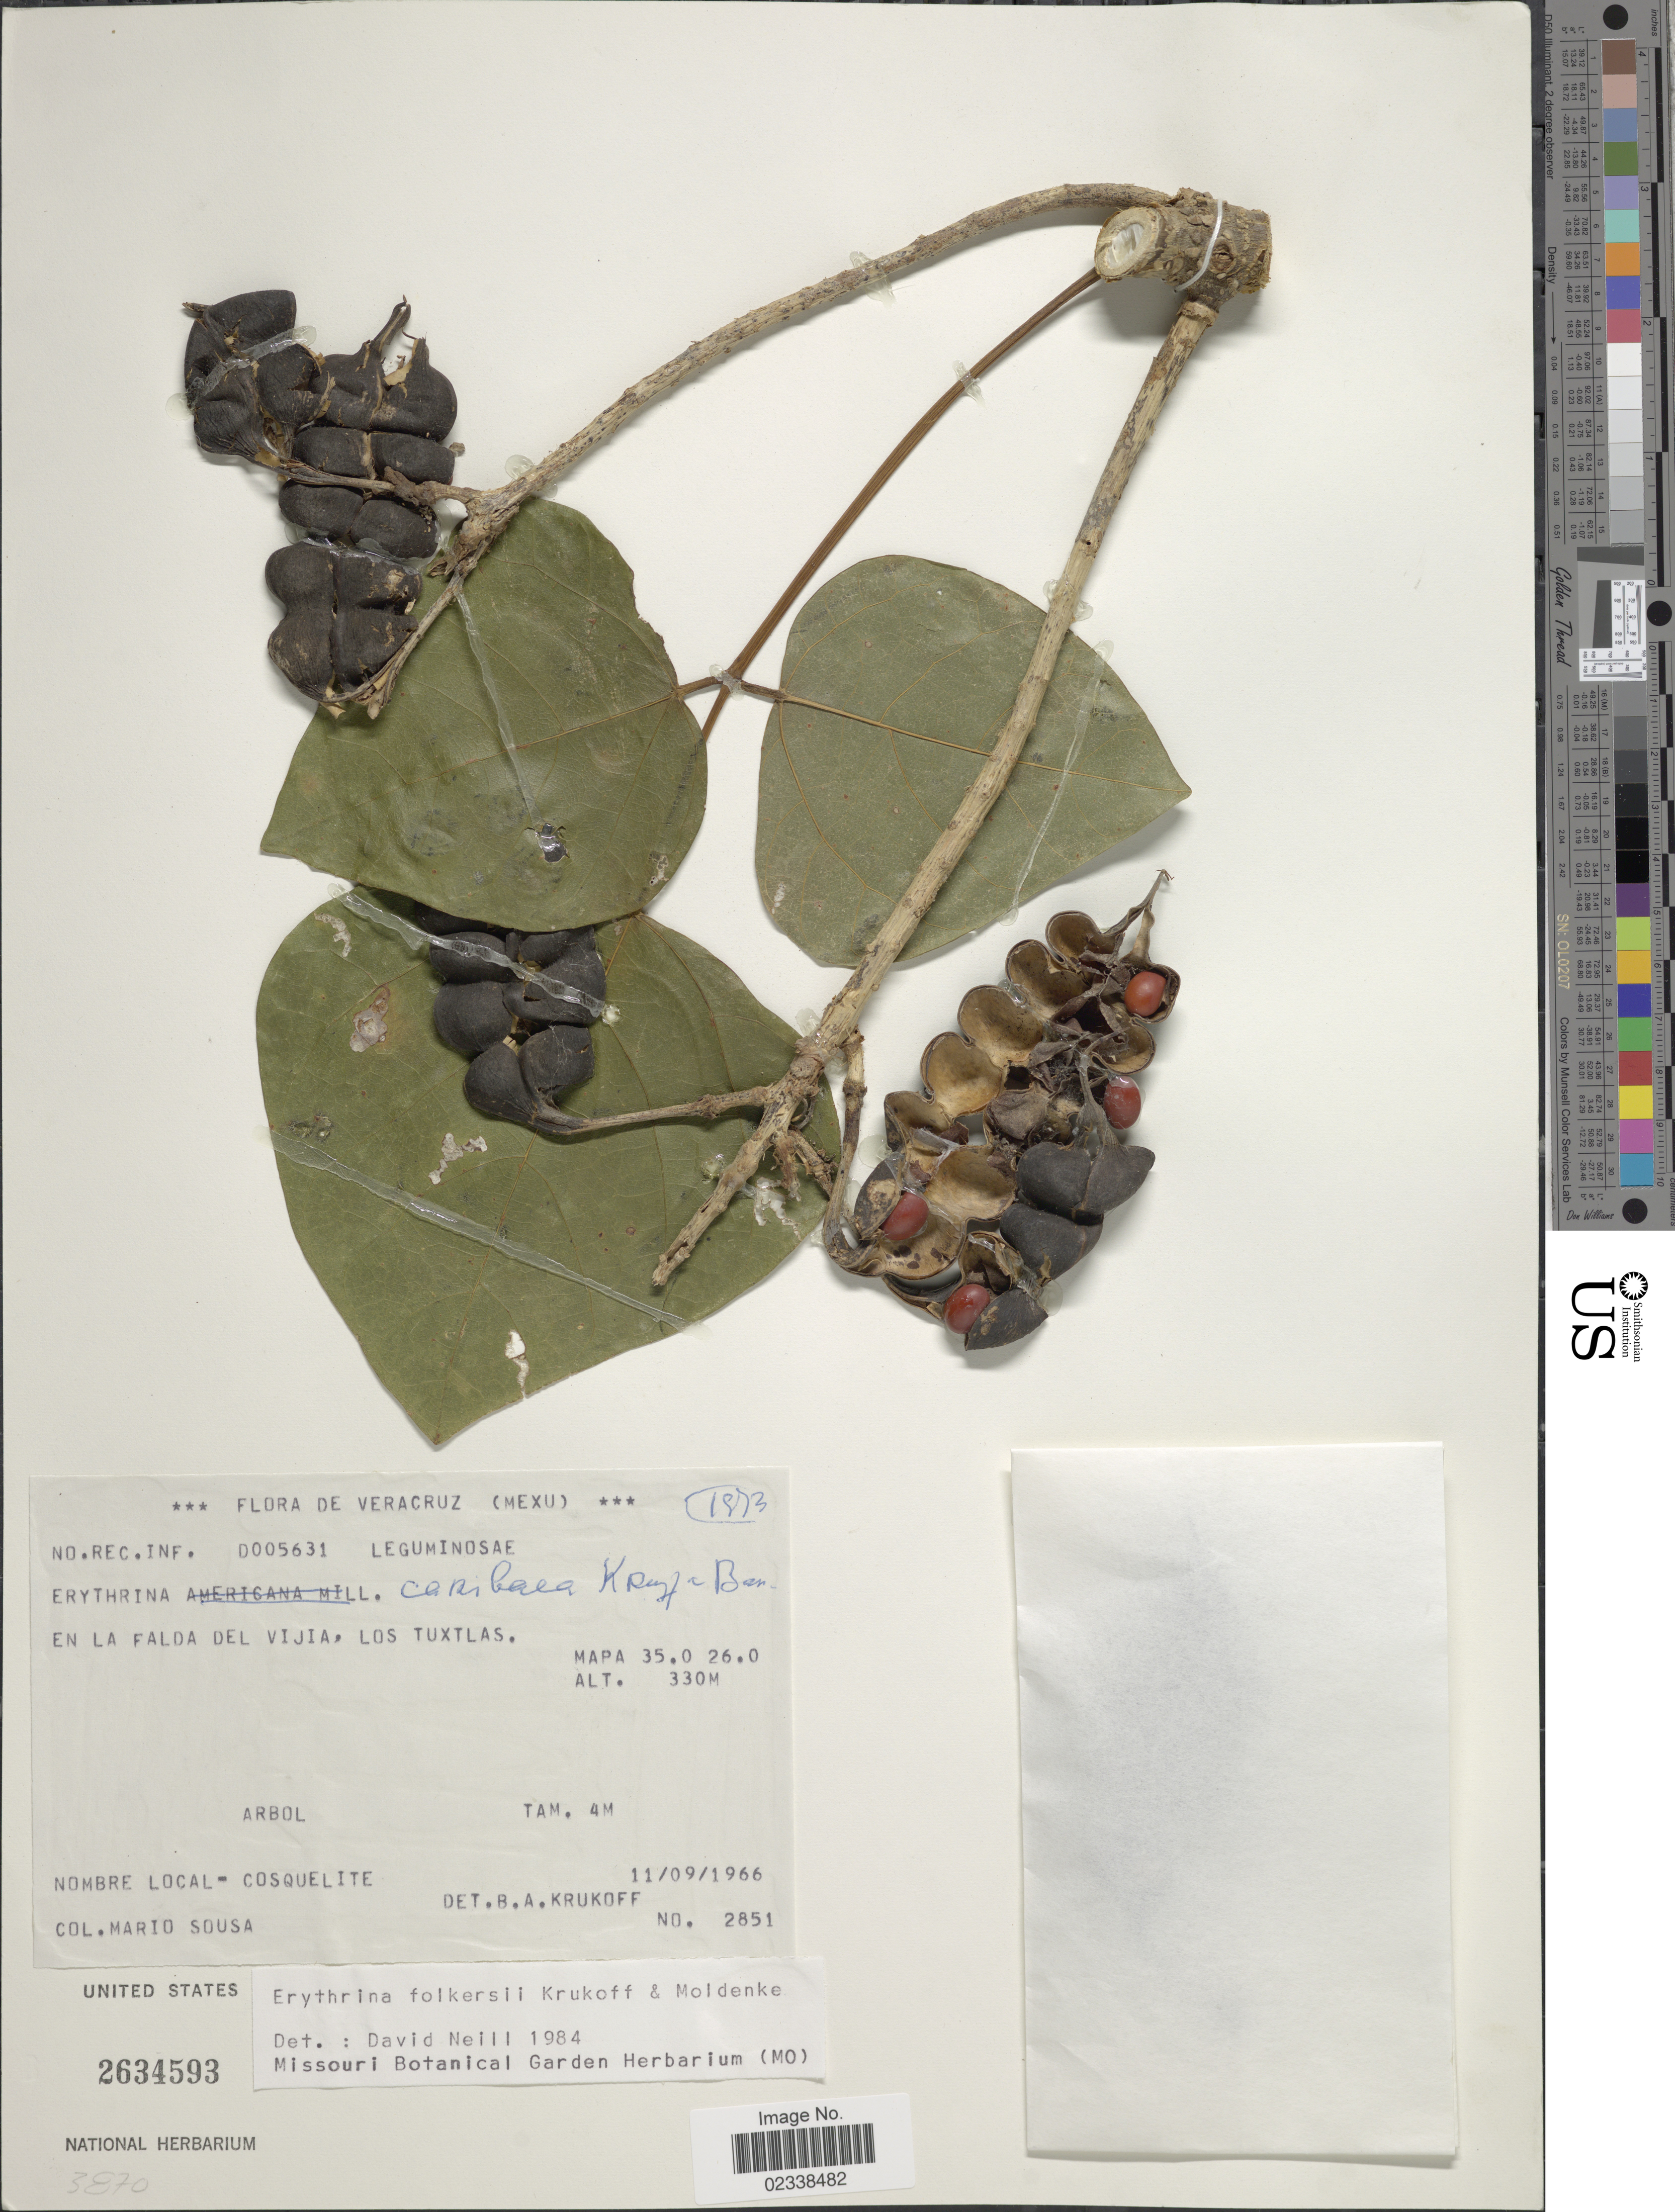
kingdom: Plantae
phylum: Tracheophyta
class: Magnoliopsida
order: Fabales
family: Fabaceae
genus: Erythrina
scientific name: Erythrina folkersii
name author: Krukoff & Moldenke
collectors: M. Sousa S.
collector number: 2851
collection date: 1966-09-11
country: Mexico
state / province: Veracruz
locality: en La Falda Del Vijia, Los Tuxtlas, Mapa 35.0 26.0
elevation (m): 330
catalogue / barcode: US 2634593